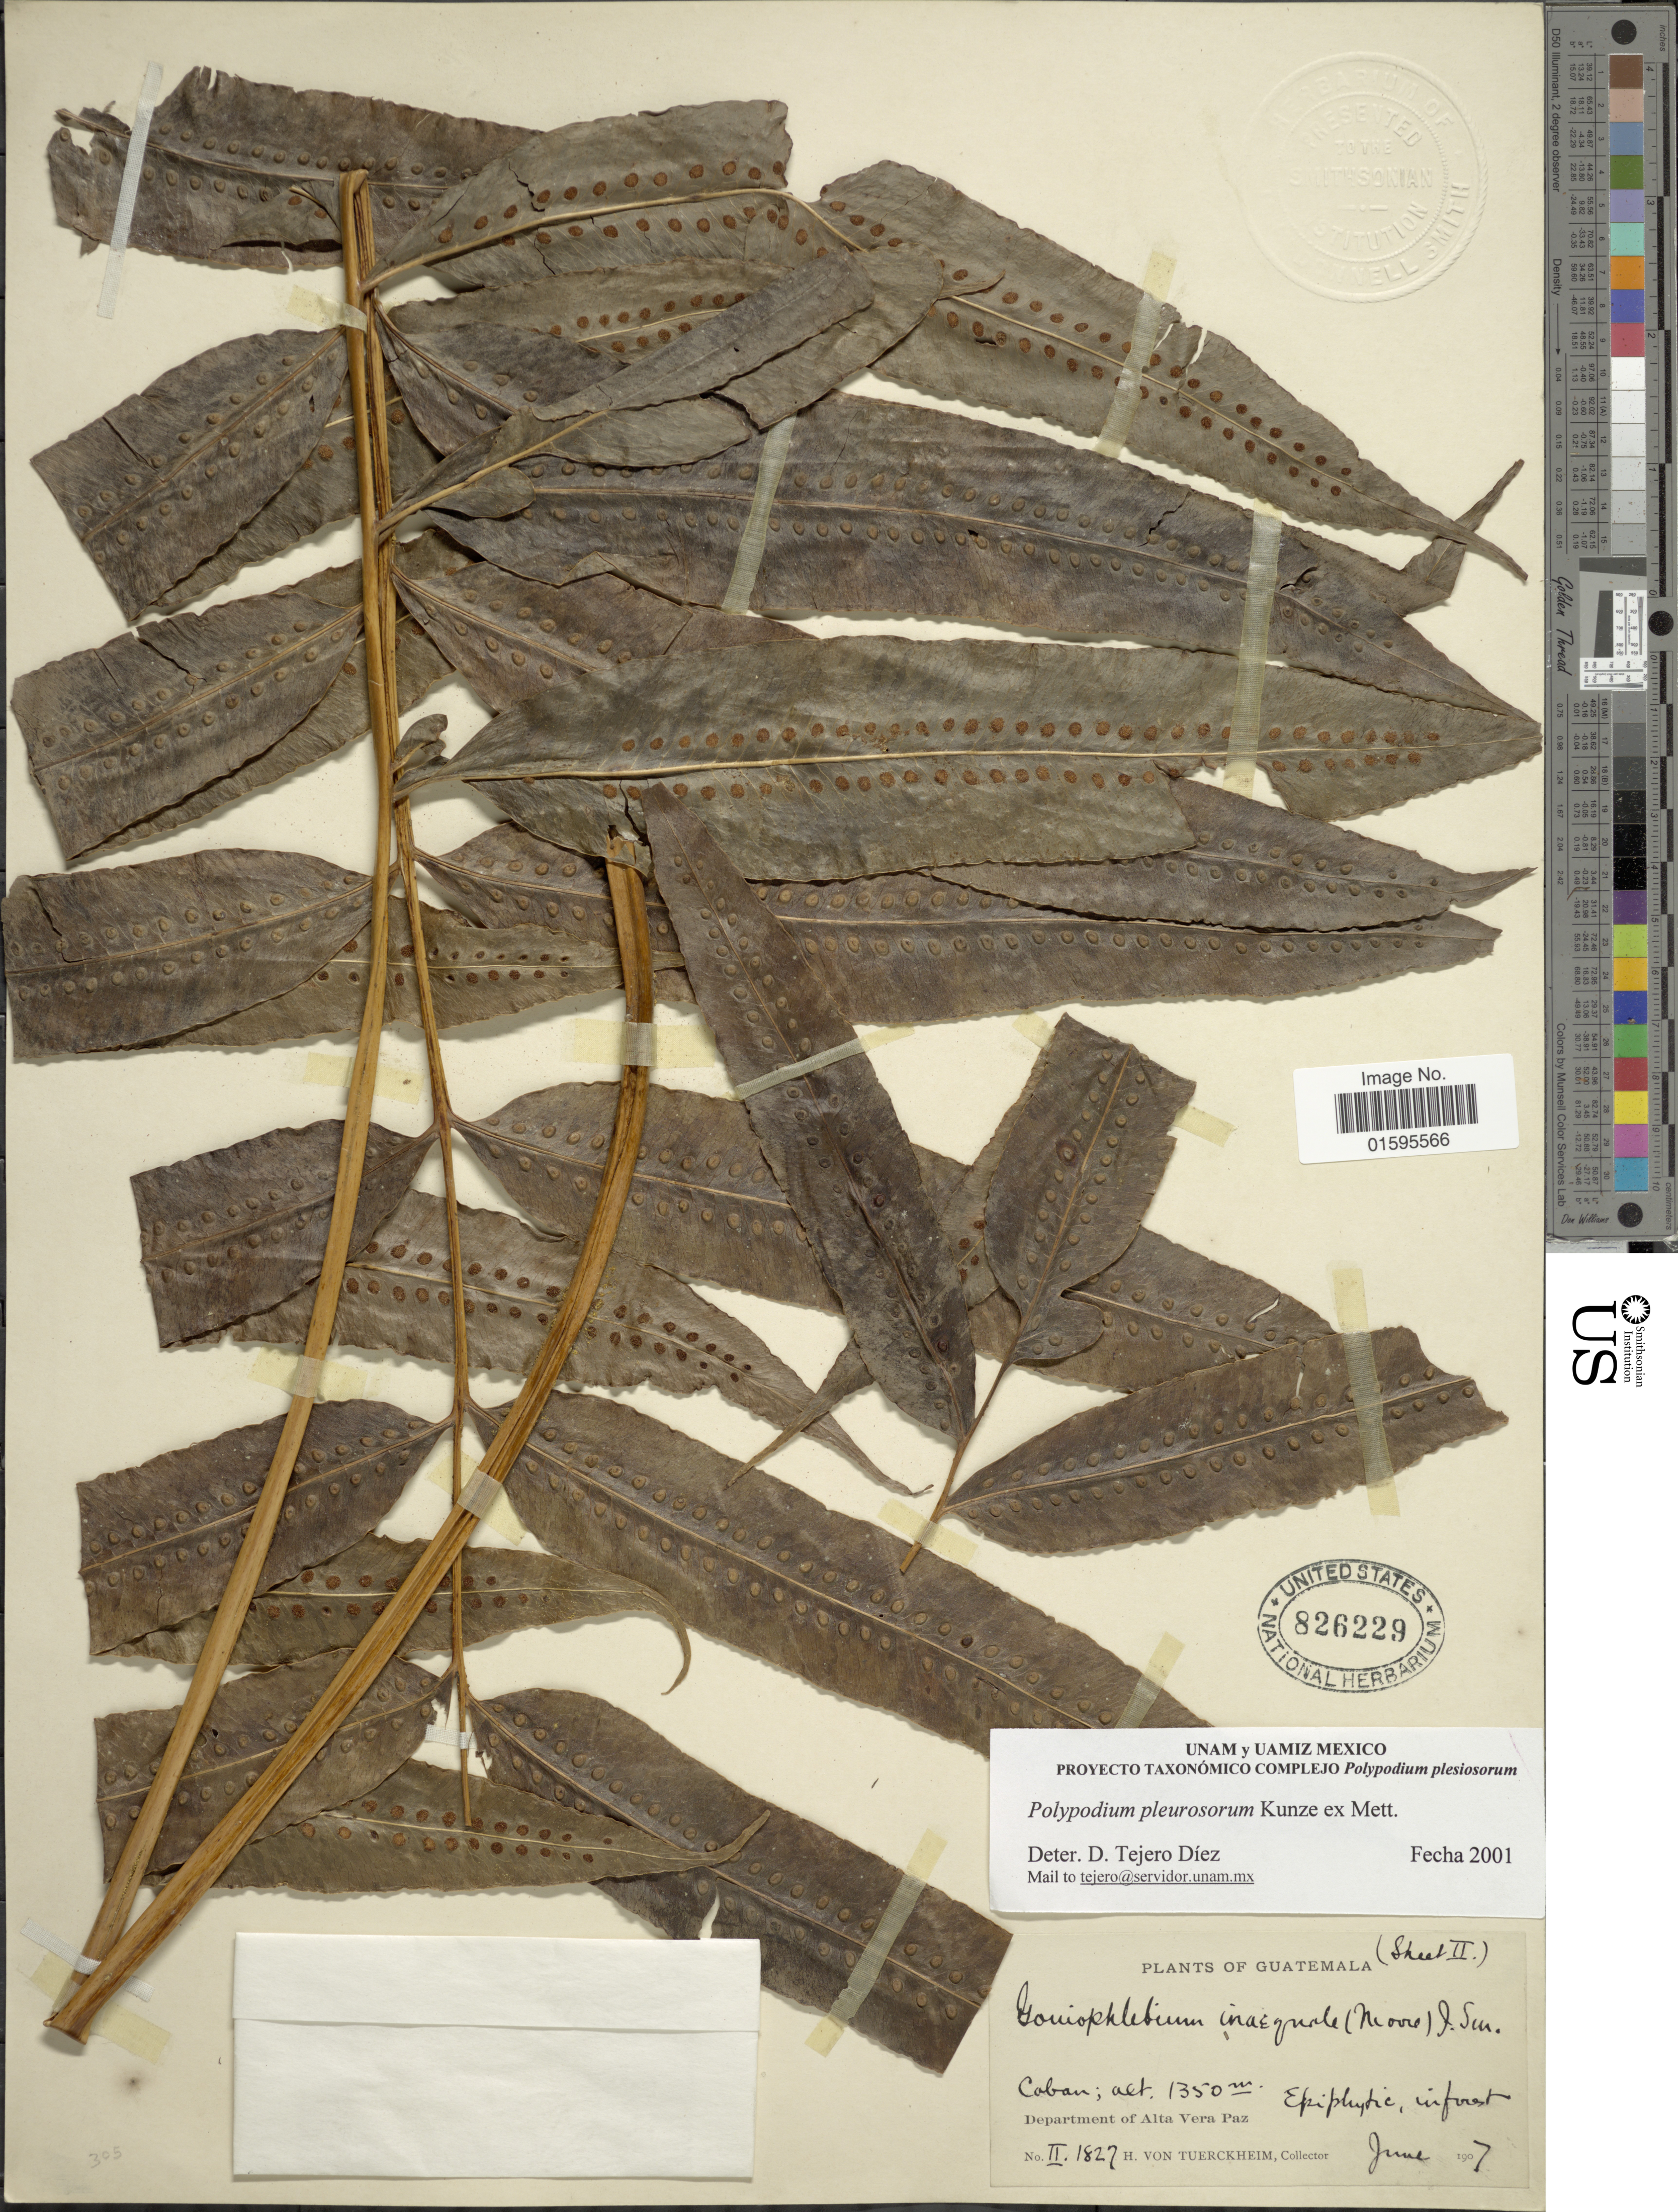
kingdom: Plantae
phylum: Tracheophyta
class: Polypodiopsida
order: Polypodiales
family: Polypodiaceae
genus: Polypodium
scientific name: Polypodium pleurosorum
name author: Kunze ex Mett.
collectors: H. von Türckheim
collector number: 11/1827*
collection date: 1907-07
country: Guatemala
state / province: Alta Verapaz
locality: Coban, Department of Alta Vera Paz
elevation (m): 1350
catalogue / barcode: US 826229